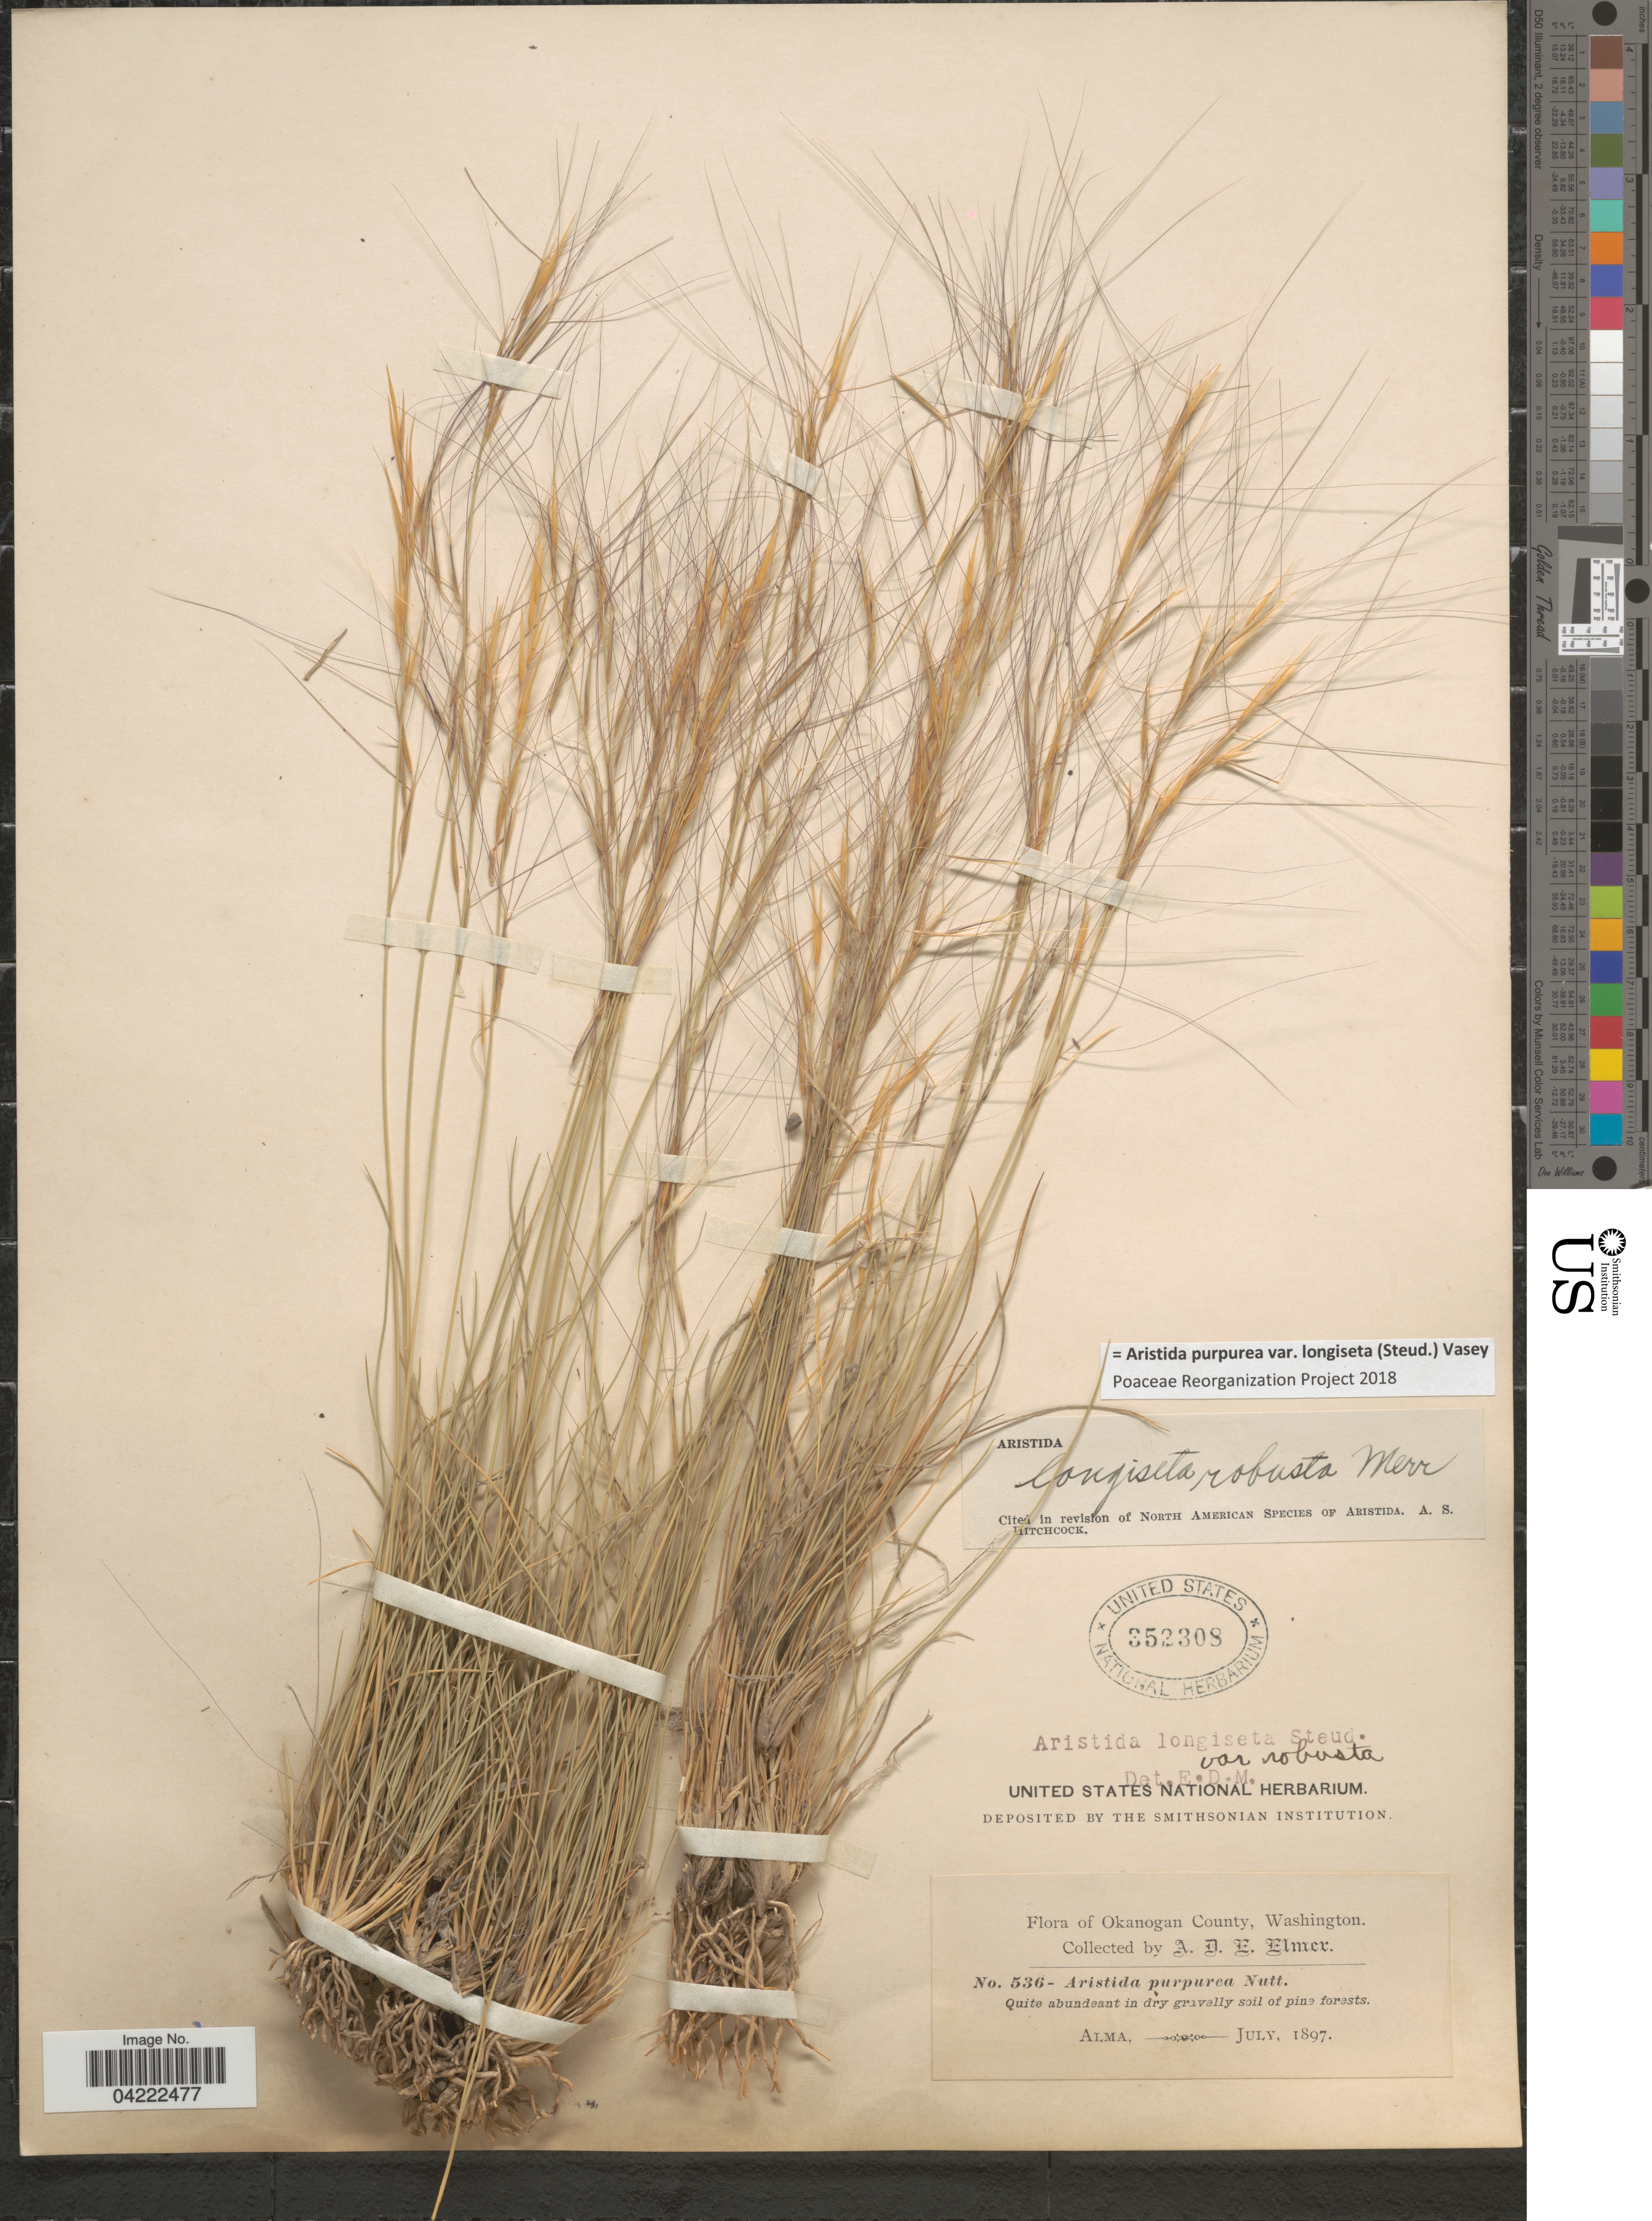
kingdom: Plantae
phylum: Tracheophyta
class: Liliopsida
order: Poales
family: Poaceae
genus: Aristida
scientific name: Aristida purpurea var. longiseta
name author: (Steud.) Vasey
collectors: A. D. E. Elmer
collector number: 536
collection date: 1897-07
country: United States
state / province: Washington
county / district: Okanogan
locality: Okanogan County. Quite abundant in dry gravelly soil of pine forests. Alma.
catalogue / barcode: US 352308